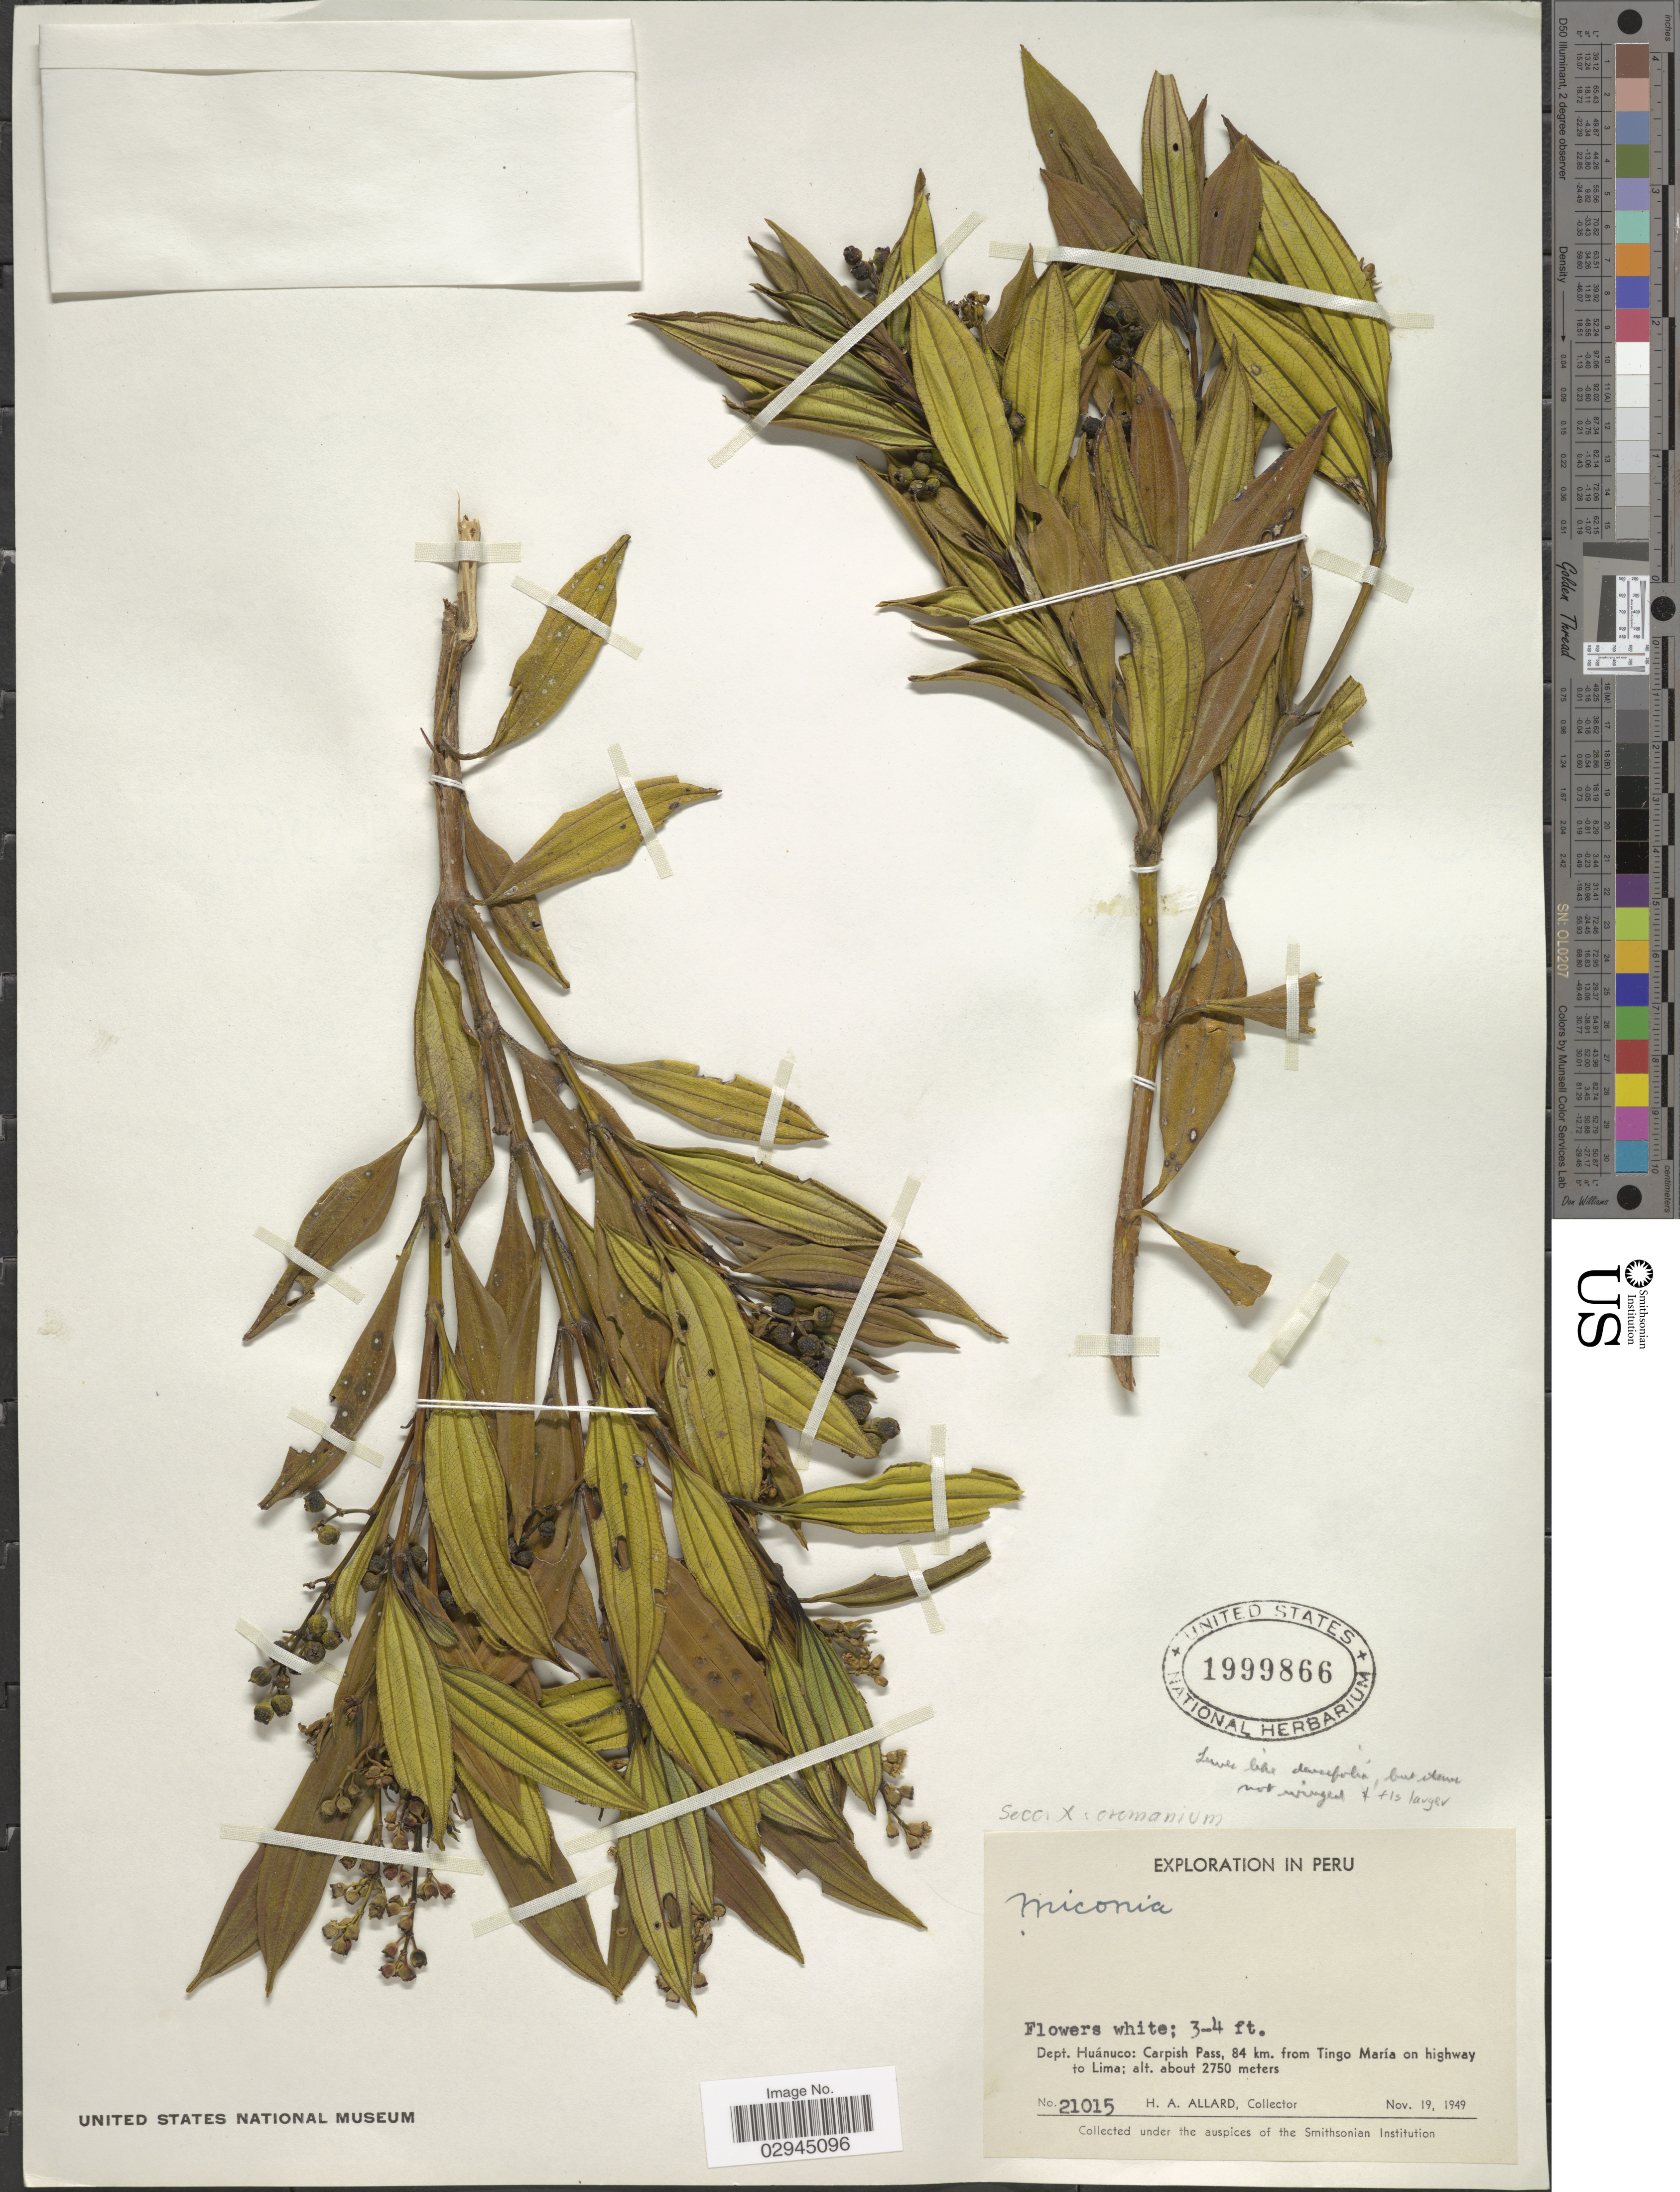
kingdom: Plantae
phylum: Tracheophyta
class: Magnoliopsida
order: Myrtales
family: Melastomataceae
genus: Miconia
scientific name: Miconia sp.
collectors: H. A. Allard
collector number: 21015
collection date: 1949-11-19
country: Peru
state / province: Huánuco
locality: Dept. Huánuco: Carpish Pass, 84 km. from Tingo María on highway to Lima.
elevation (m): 2750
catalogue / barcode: US 1999866